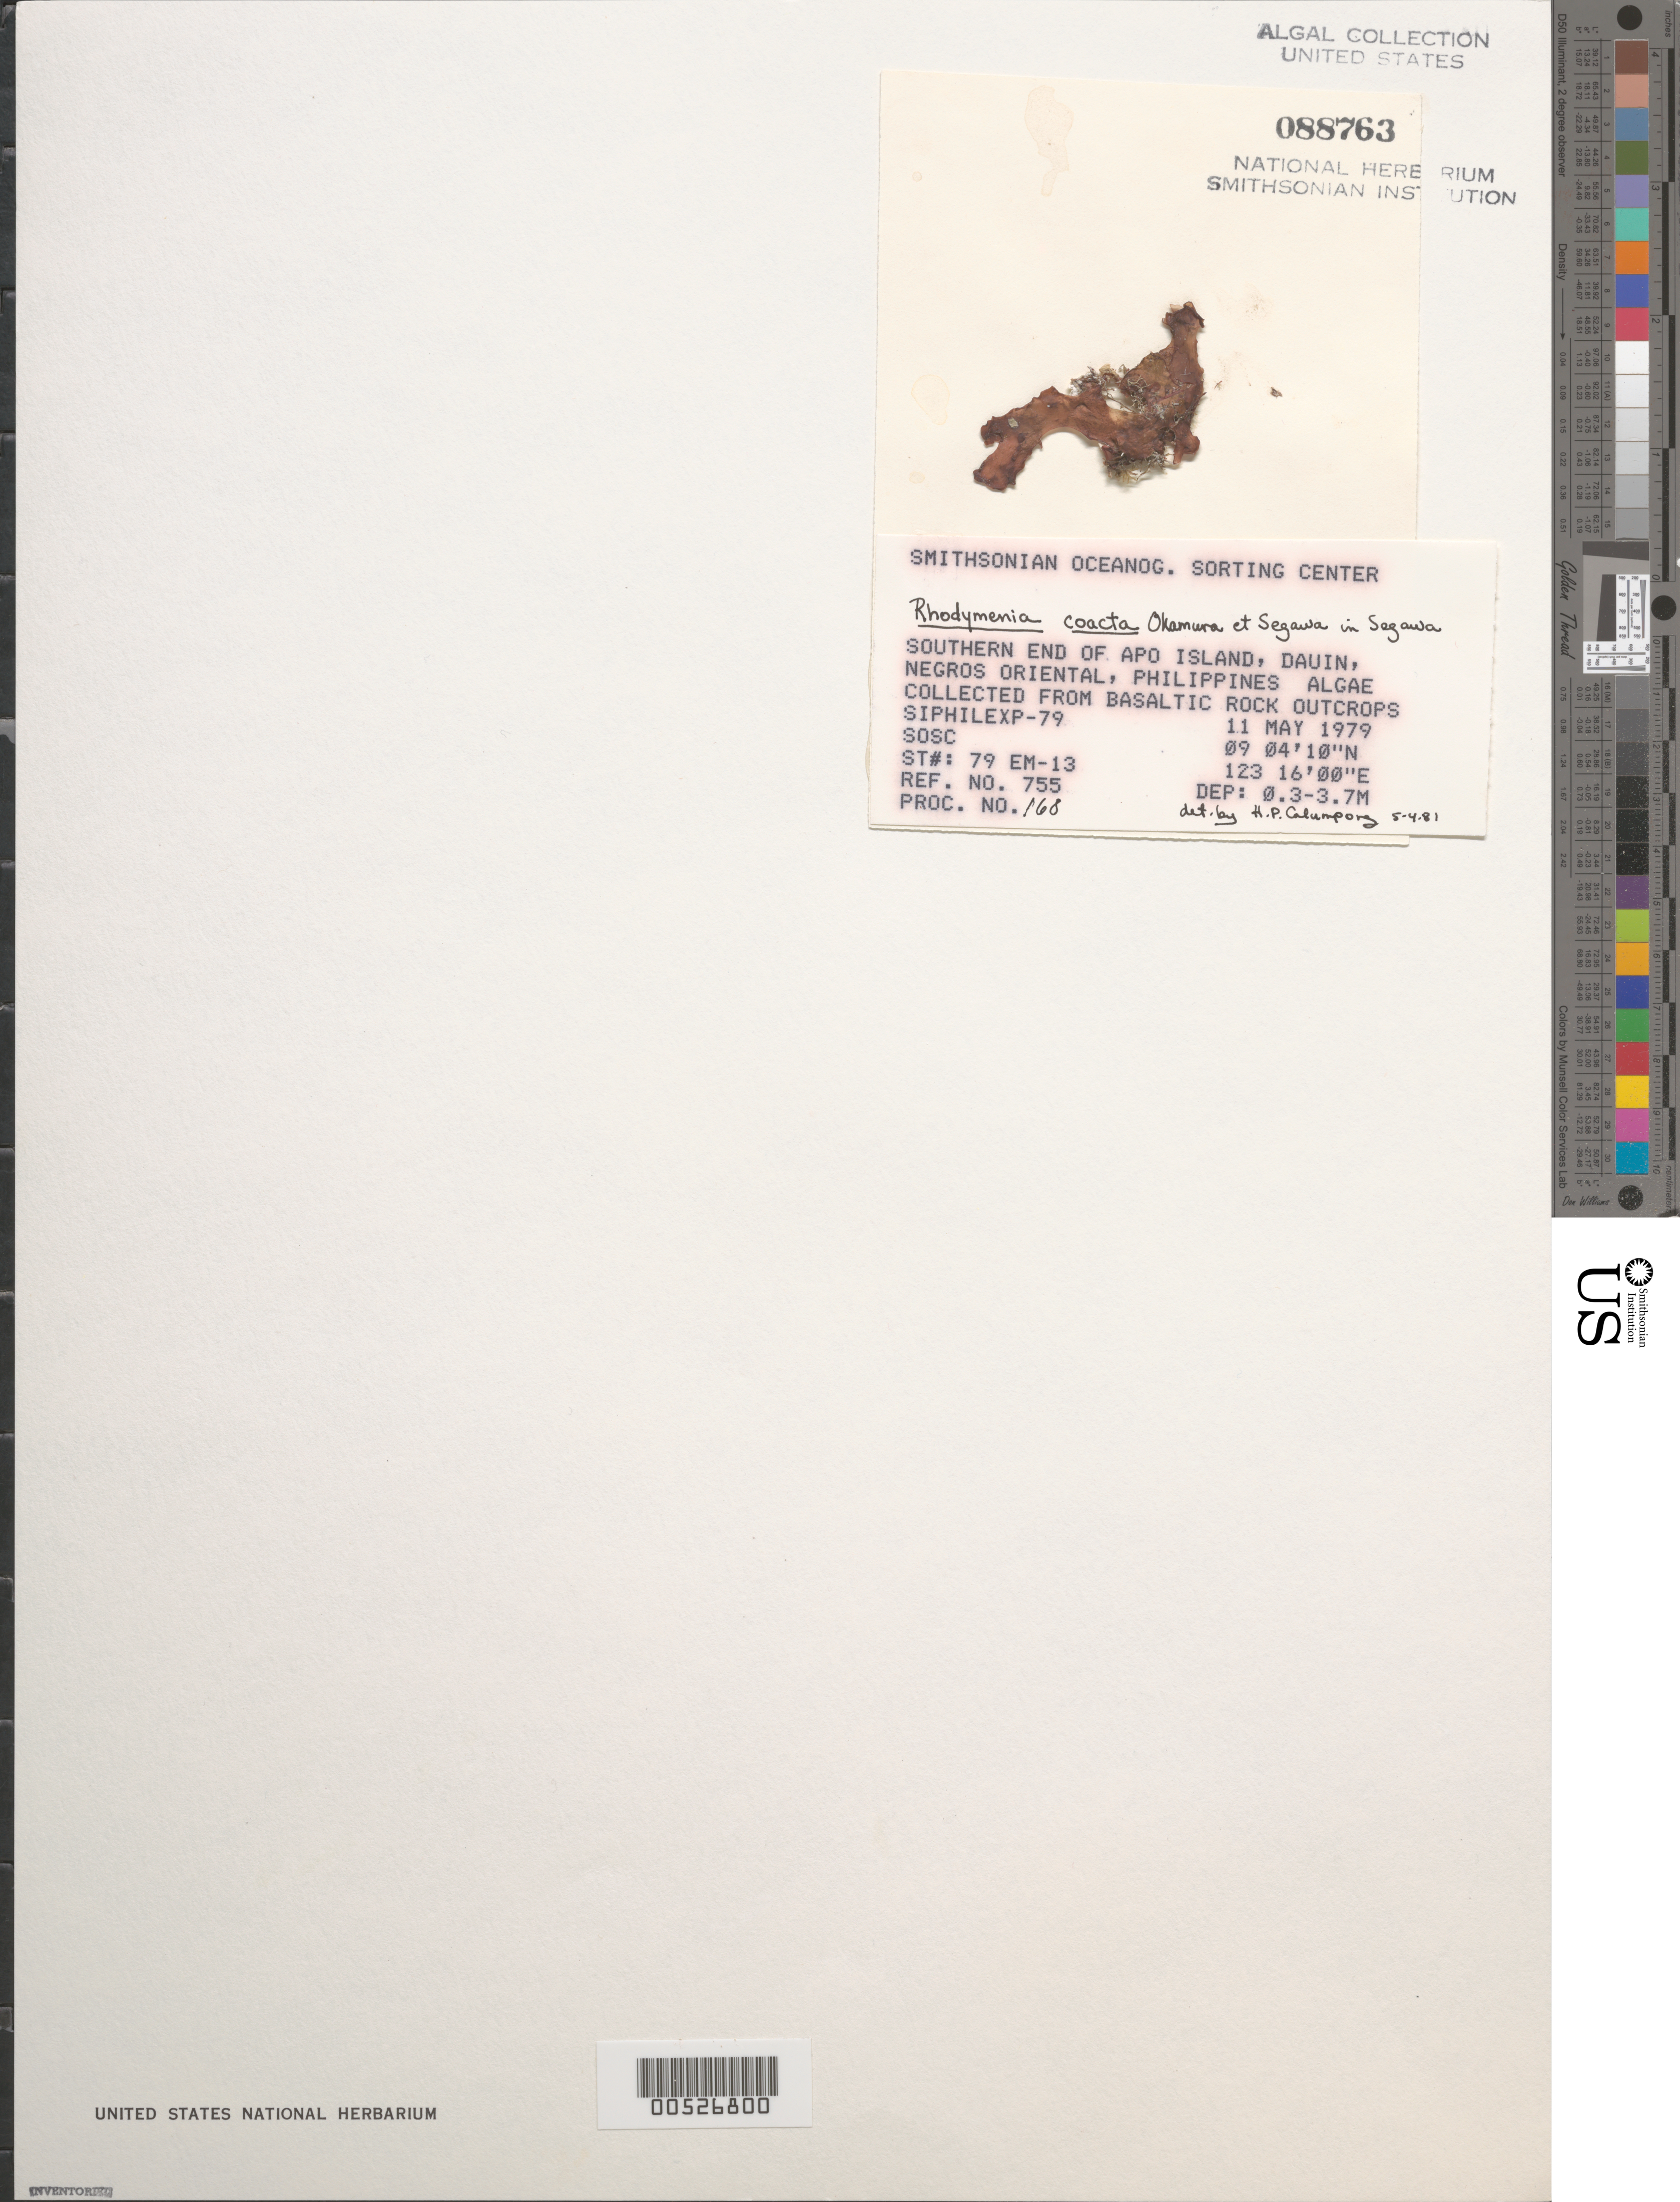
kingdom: Plantae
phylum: Rhodophyta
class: Florideophyceae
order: Rhodymeniales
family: Rhodymeniaceae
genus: Rhodymenia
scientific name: Rhodymenia coacta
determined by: Calumpong, H. P.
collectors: SOSC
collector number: Station 79 Em-13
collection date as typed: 11 May 1979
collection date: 1979-05-11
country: Philippines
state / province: Central Visayas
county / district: Negros Oriental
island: Negros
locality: Apo Island, Dauin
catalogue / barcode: US 88763